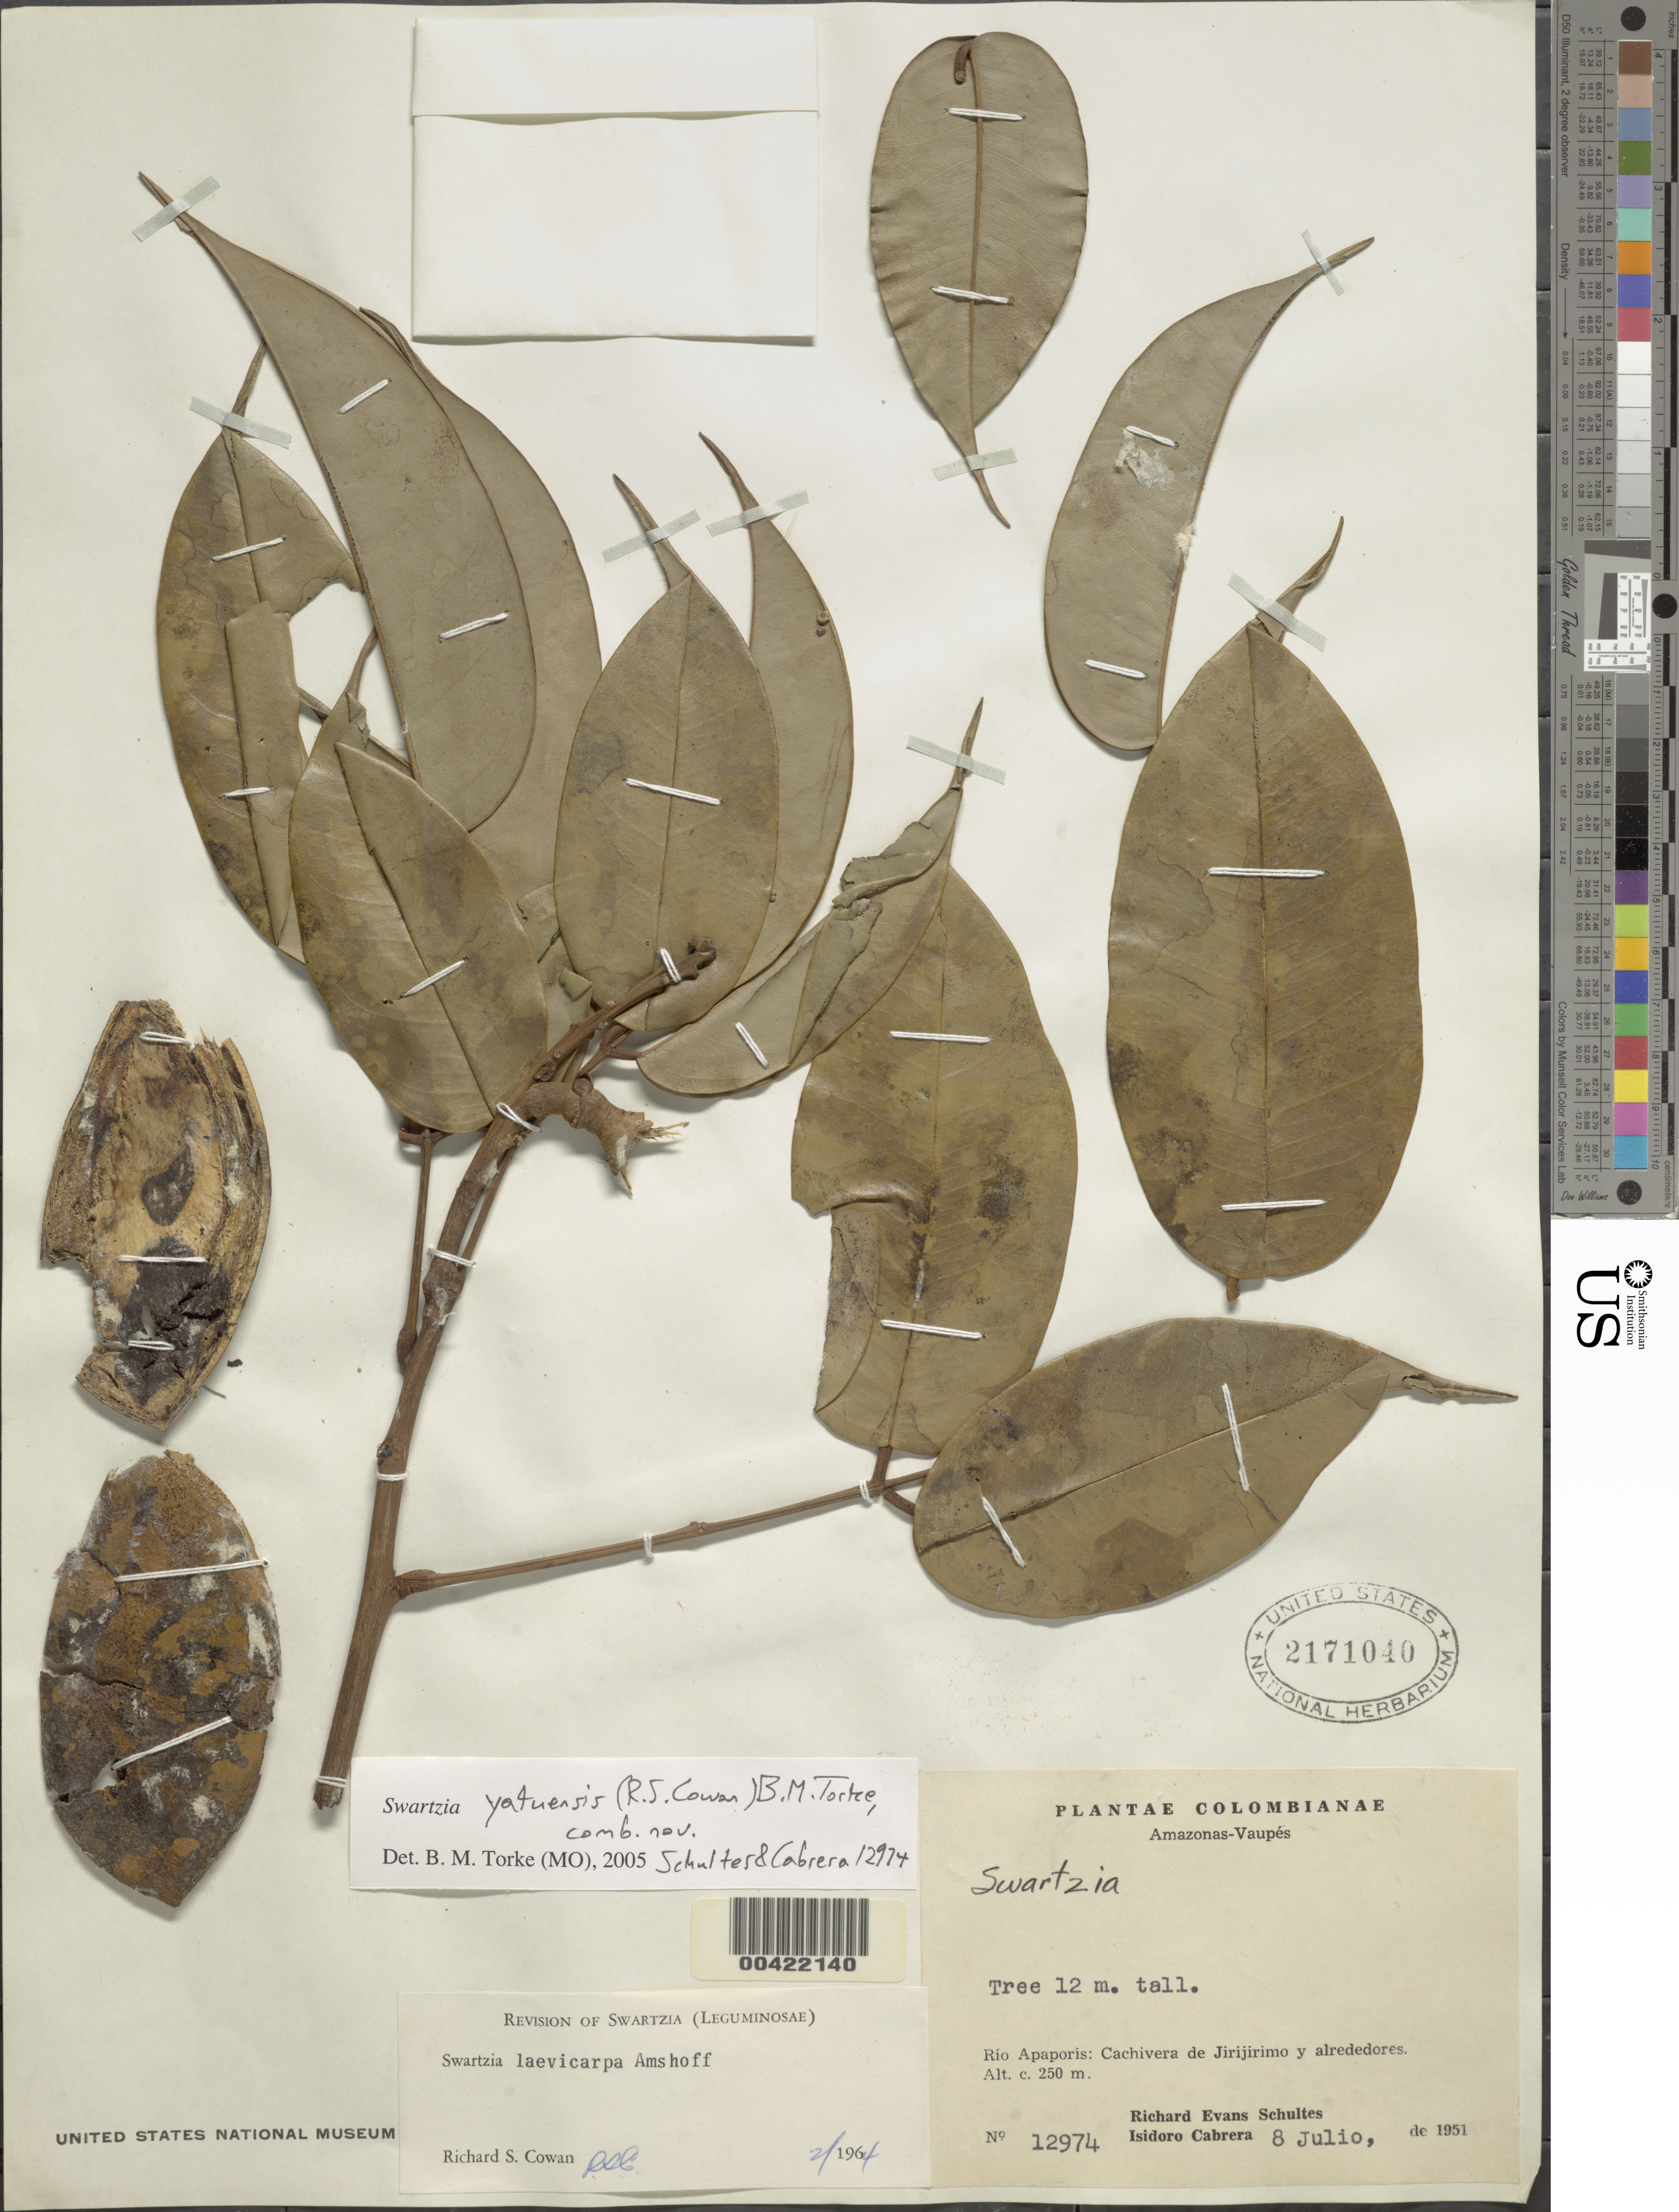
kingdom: Plantae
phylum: Tracheophyta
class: Magnoliopsida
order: Fabales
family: Fabaceae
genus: Swartzia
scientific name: Swartzia yatuensis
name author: (R.S. Cowan) Torke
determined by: Torke, B. M., (MO)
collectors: R. E. Schultes & I. Cabrera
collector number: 12974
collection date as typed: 08 Jul 1951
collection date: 1951-07-08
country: Colombia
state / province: Amazônas / Vaupés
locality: Rio Apaporis; Cachivera de Jirijirimo y Alrededores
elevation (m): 250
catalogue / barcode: US 2171040